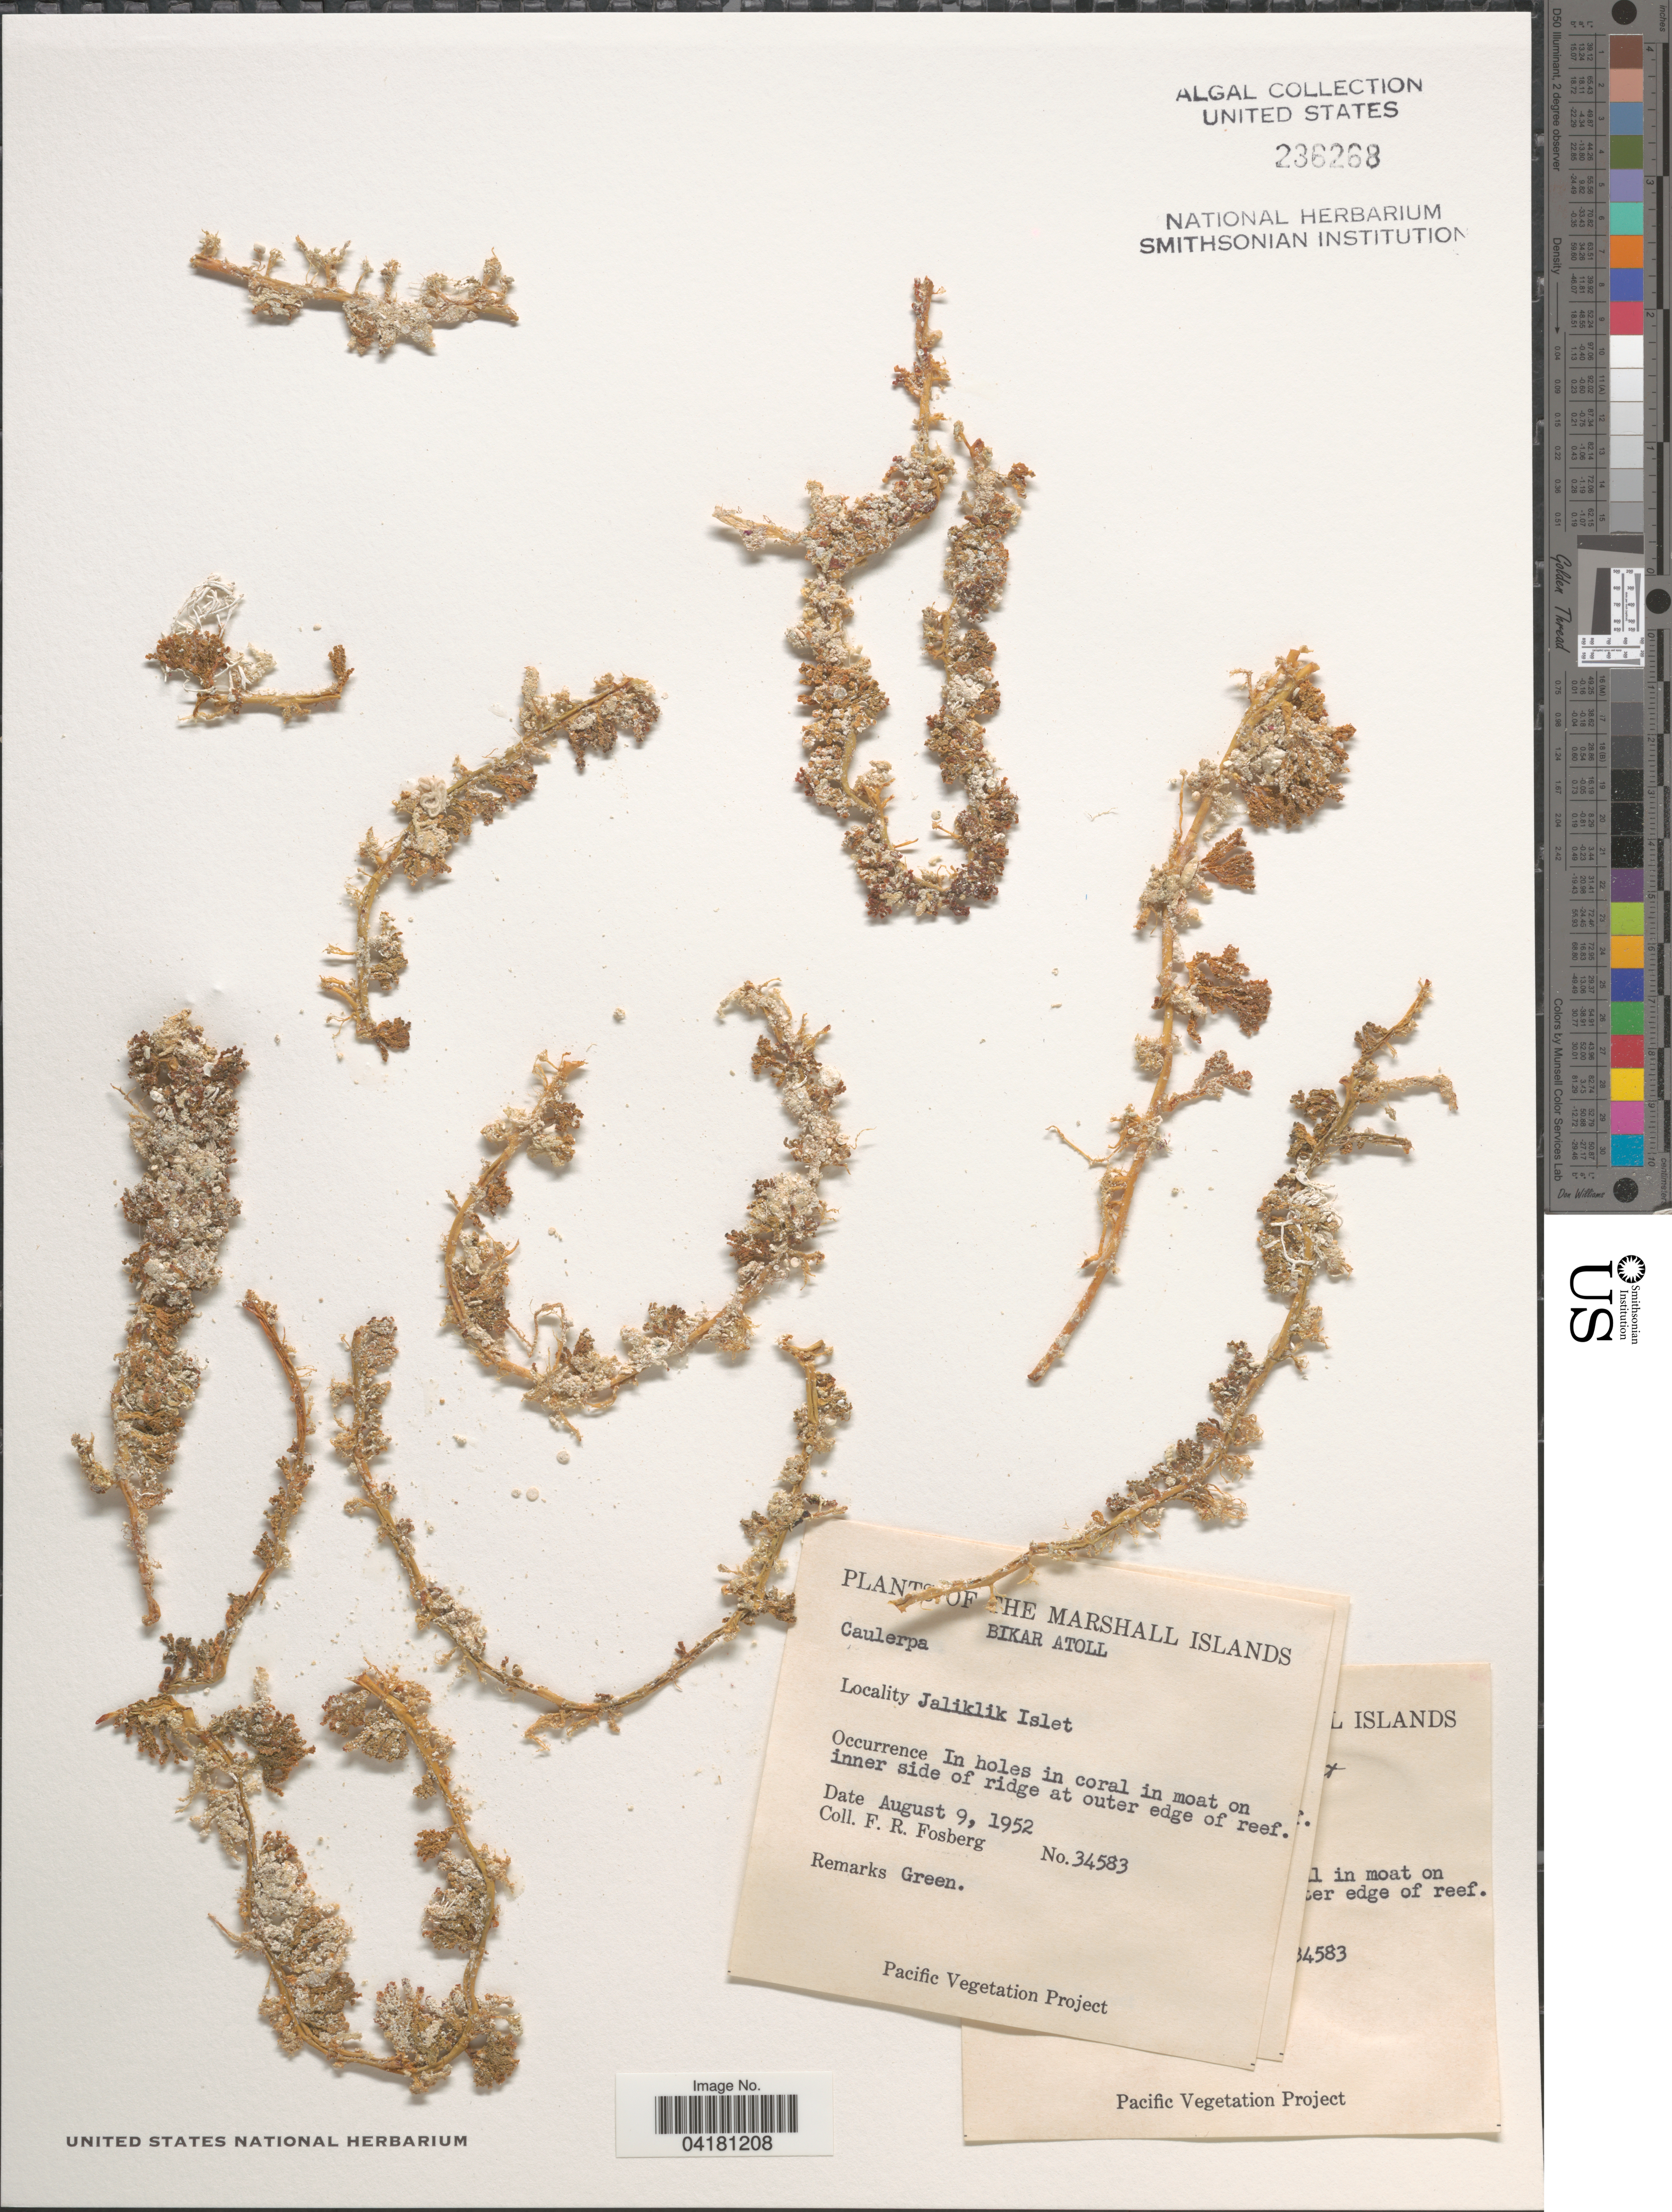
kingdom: Plantae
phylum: Chlorophyta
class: Ulvophyceae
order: Bryopsidales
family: Caulerpaceae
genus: Caulerpa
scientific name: Caulerpa urvilleana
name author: Mont.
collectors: F. R. Fosberg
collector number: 34583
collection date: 1952-08-09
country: Marshall Islands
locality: Bikar Atoll. Jaliklik Islet.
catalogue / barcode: US 236268